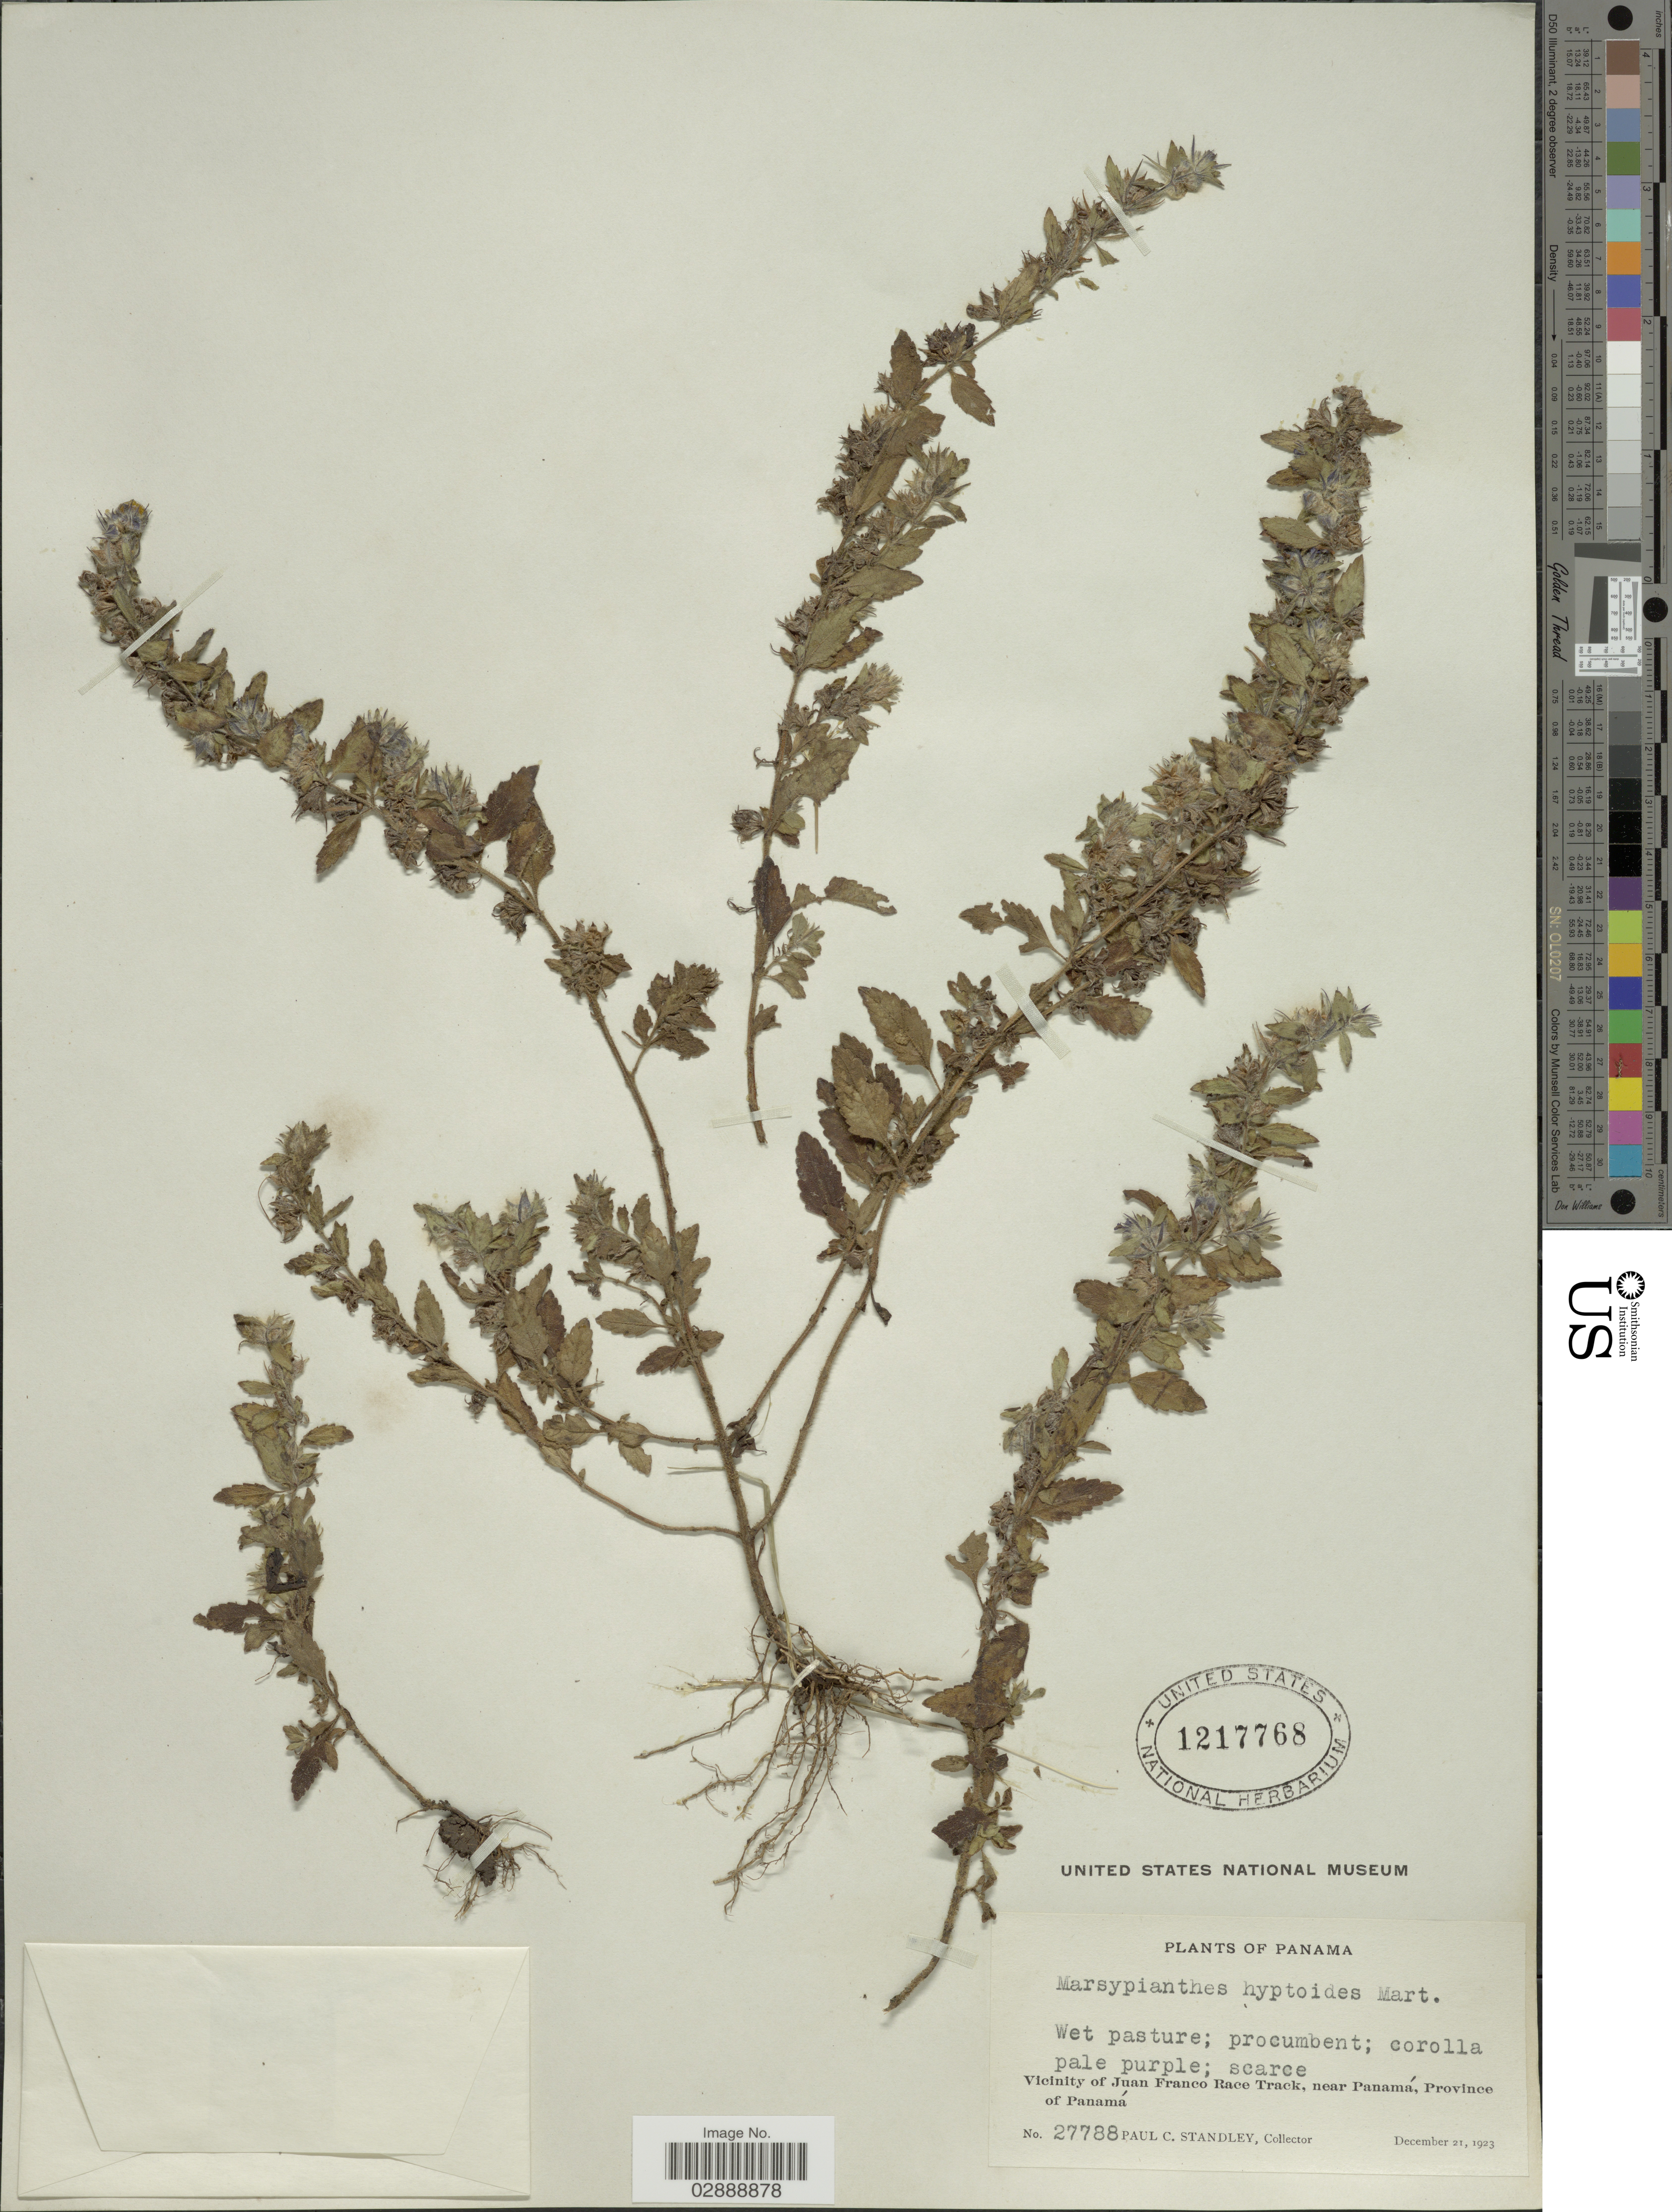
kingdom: Plantae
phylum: Tracheophyta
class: Magnoliopsida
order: Lamiales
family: Lamiaceae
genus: Marsypianthes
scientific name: Marsypianthes chamaedrys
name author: (Vahl) Kuntze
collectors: P. C. Standley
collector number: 27788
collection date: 1923-12-21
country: Panama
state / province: Panamá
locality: Vicinity of Juan Franco Race Track, near Panamá.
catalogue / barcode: US 1217768